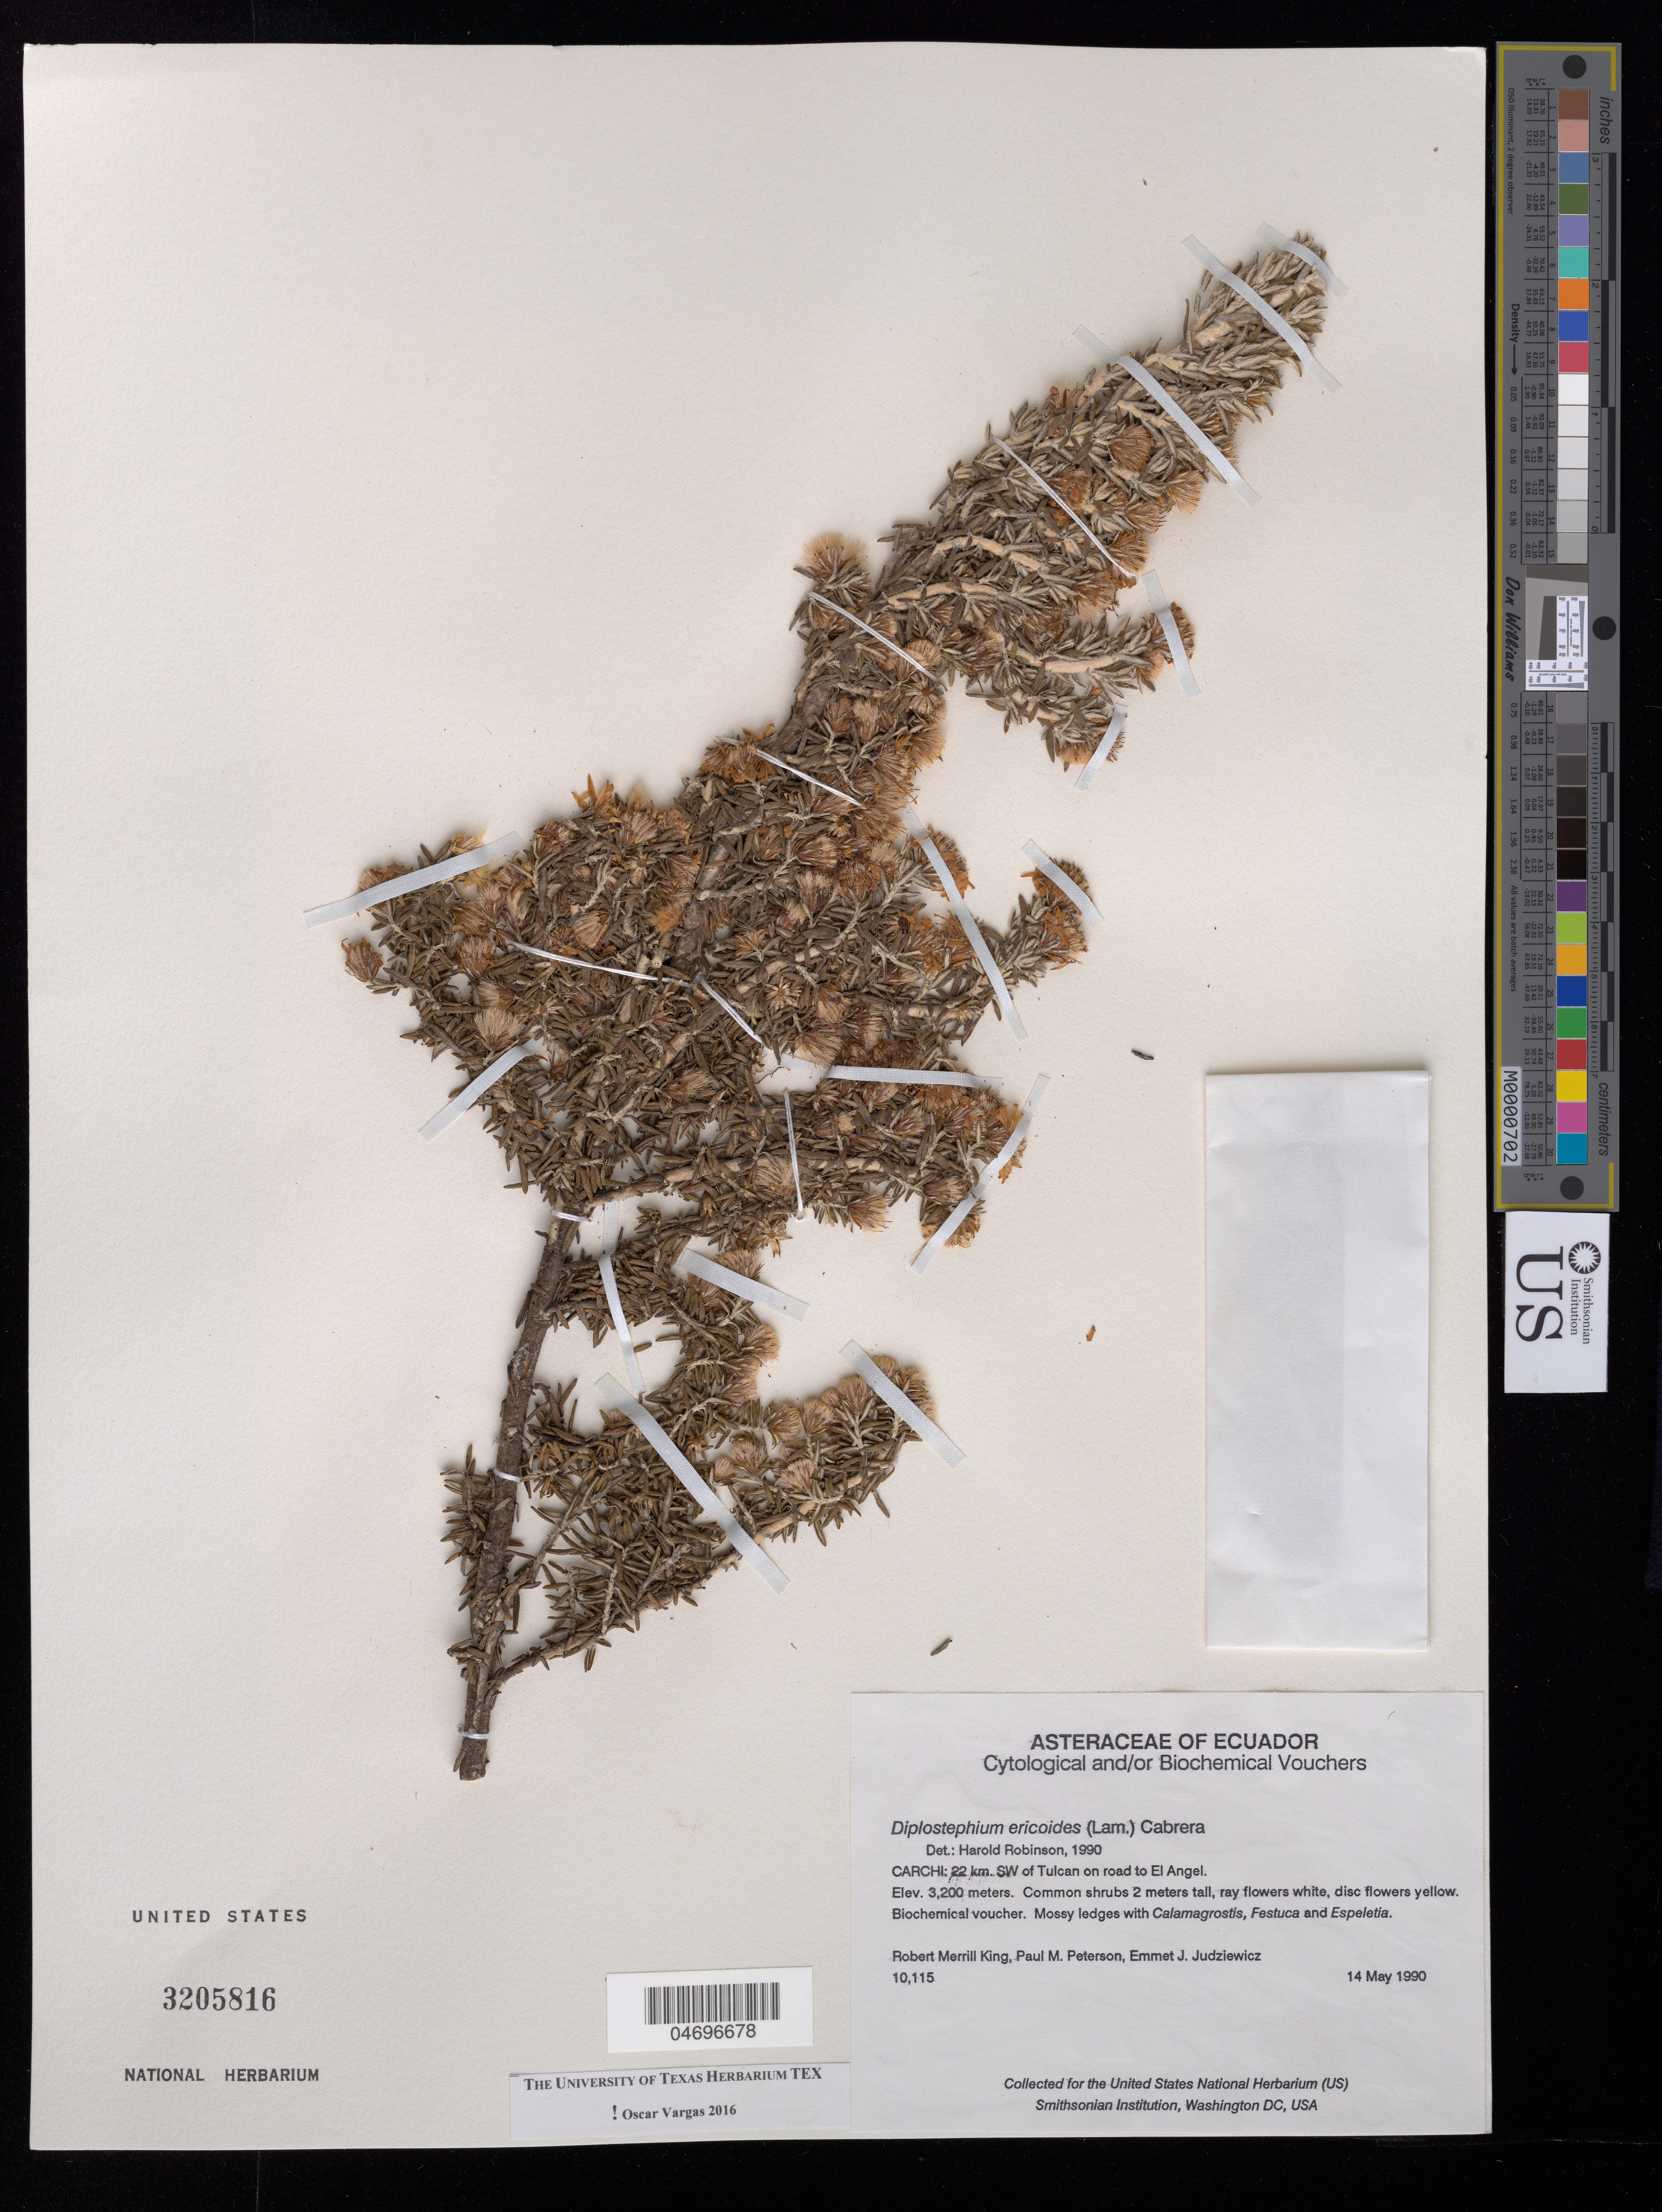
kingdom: Plantae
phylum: Tracheophyta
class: Magnoliopsida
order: Asterales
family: Asteraceae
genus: Diplostephium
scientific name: Diplostephium ericoides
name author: (Lam.) Cabrera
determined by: Vargas, Oscar M.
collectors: R. M. King, P. M. Peterson & E. J. Judziewicz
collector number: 10115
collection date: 1990-05-14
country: Ecuador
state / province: Carchi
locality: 22 km SW of Tulcan on road to El Angel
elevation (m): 3200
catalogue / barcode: US 3205816